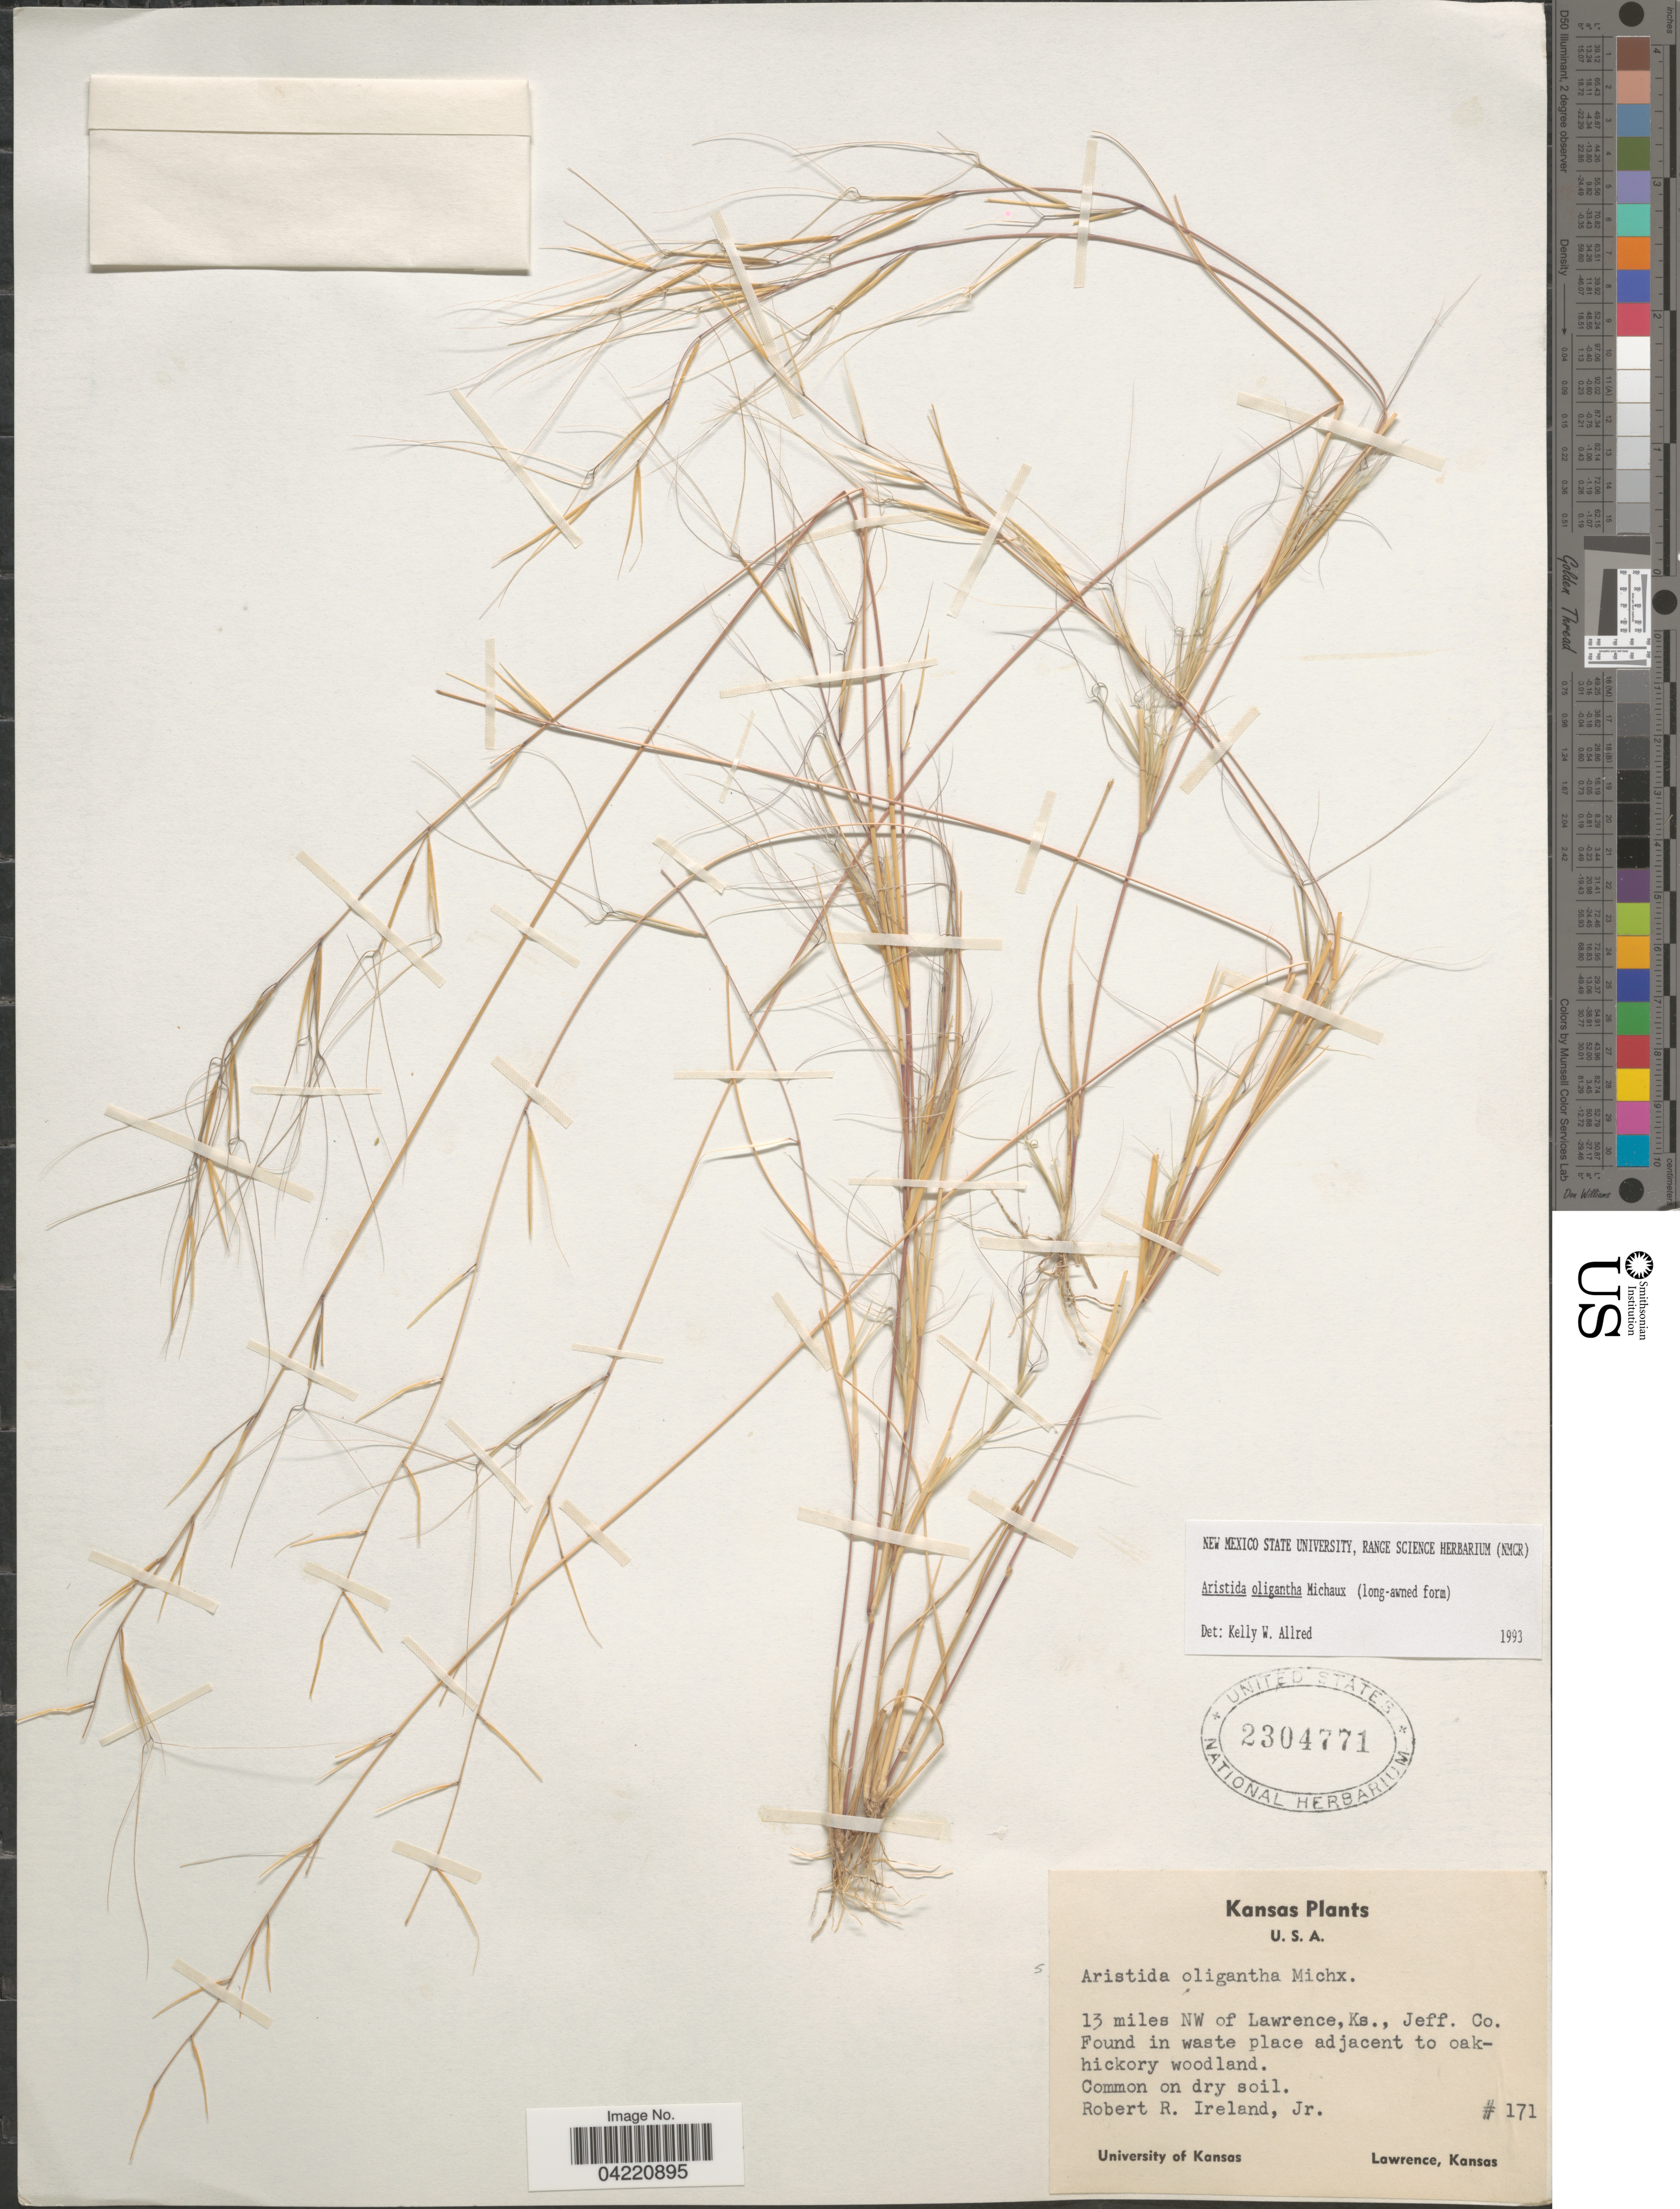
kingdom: Plantae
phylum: Tracheophyta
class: Liliopsida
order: Poales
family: Poaceae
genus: Aristida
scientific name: Aristida oligantha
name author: Michx.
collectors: R. Ireland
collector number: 171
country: United States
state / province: Kansas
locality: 13 miles NW of Lawrence, Jeff. Co. Found in waste place adjacent to oak-hickory woodland.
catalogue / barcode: US 2304771